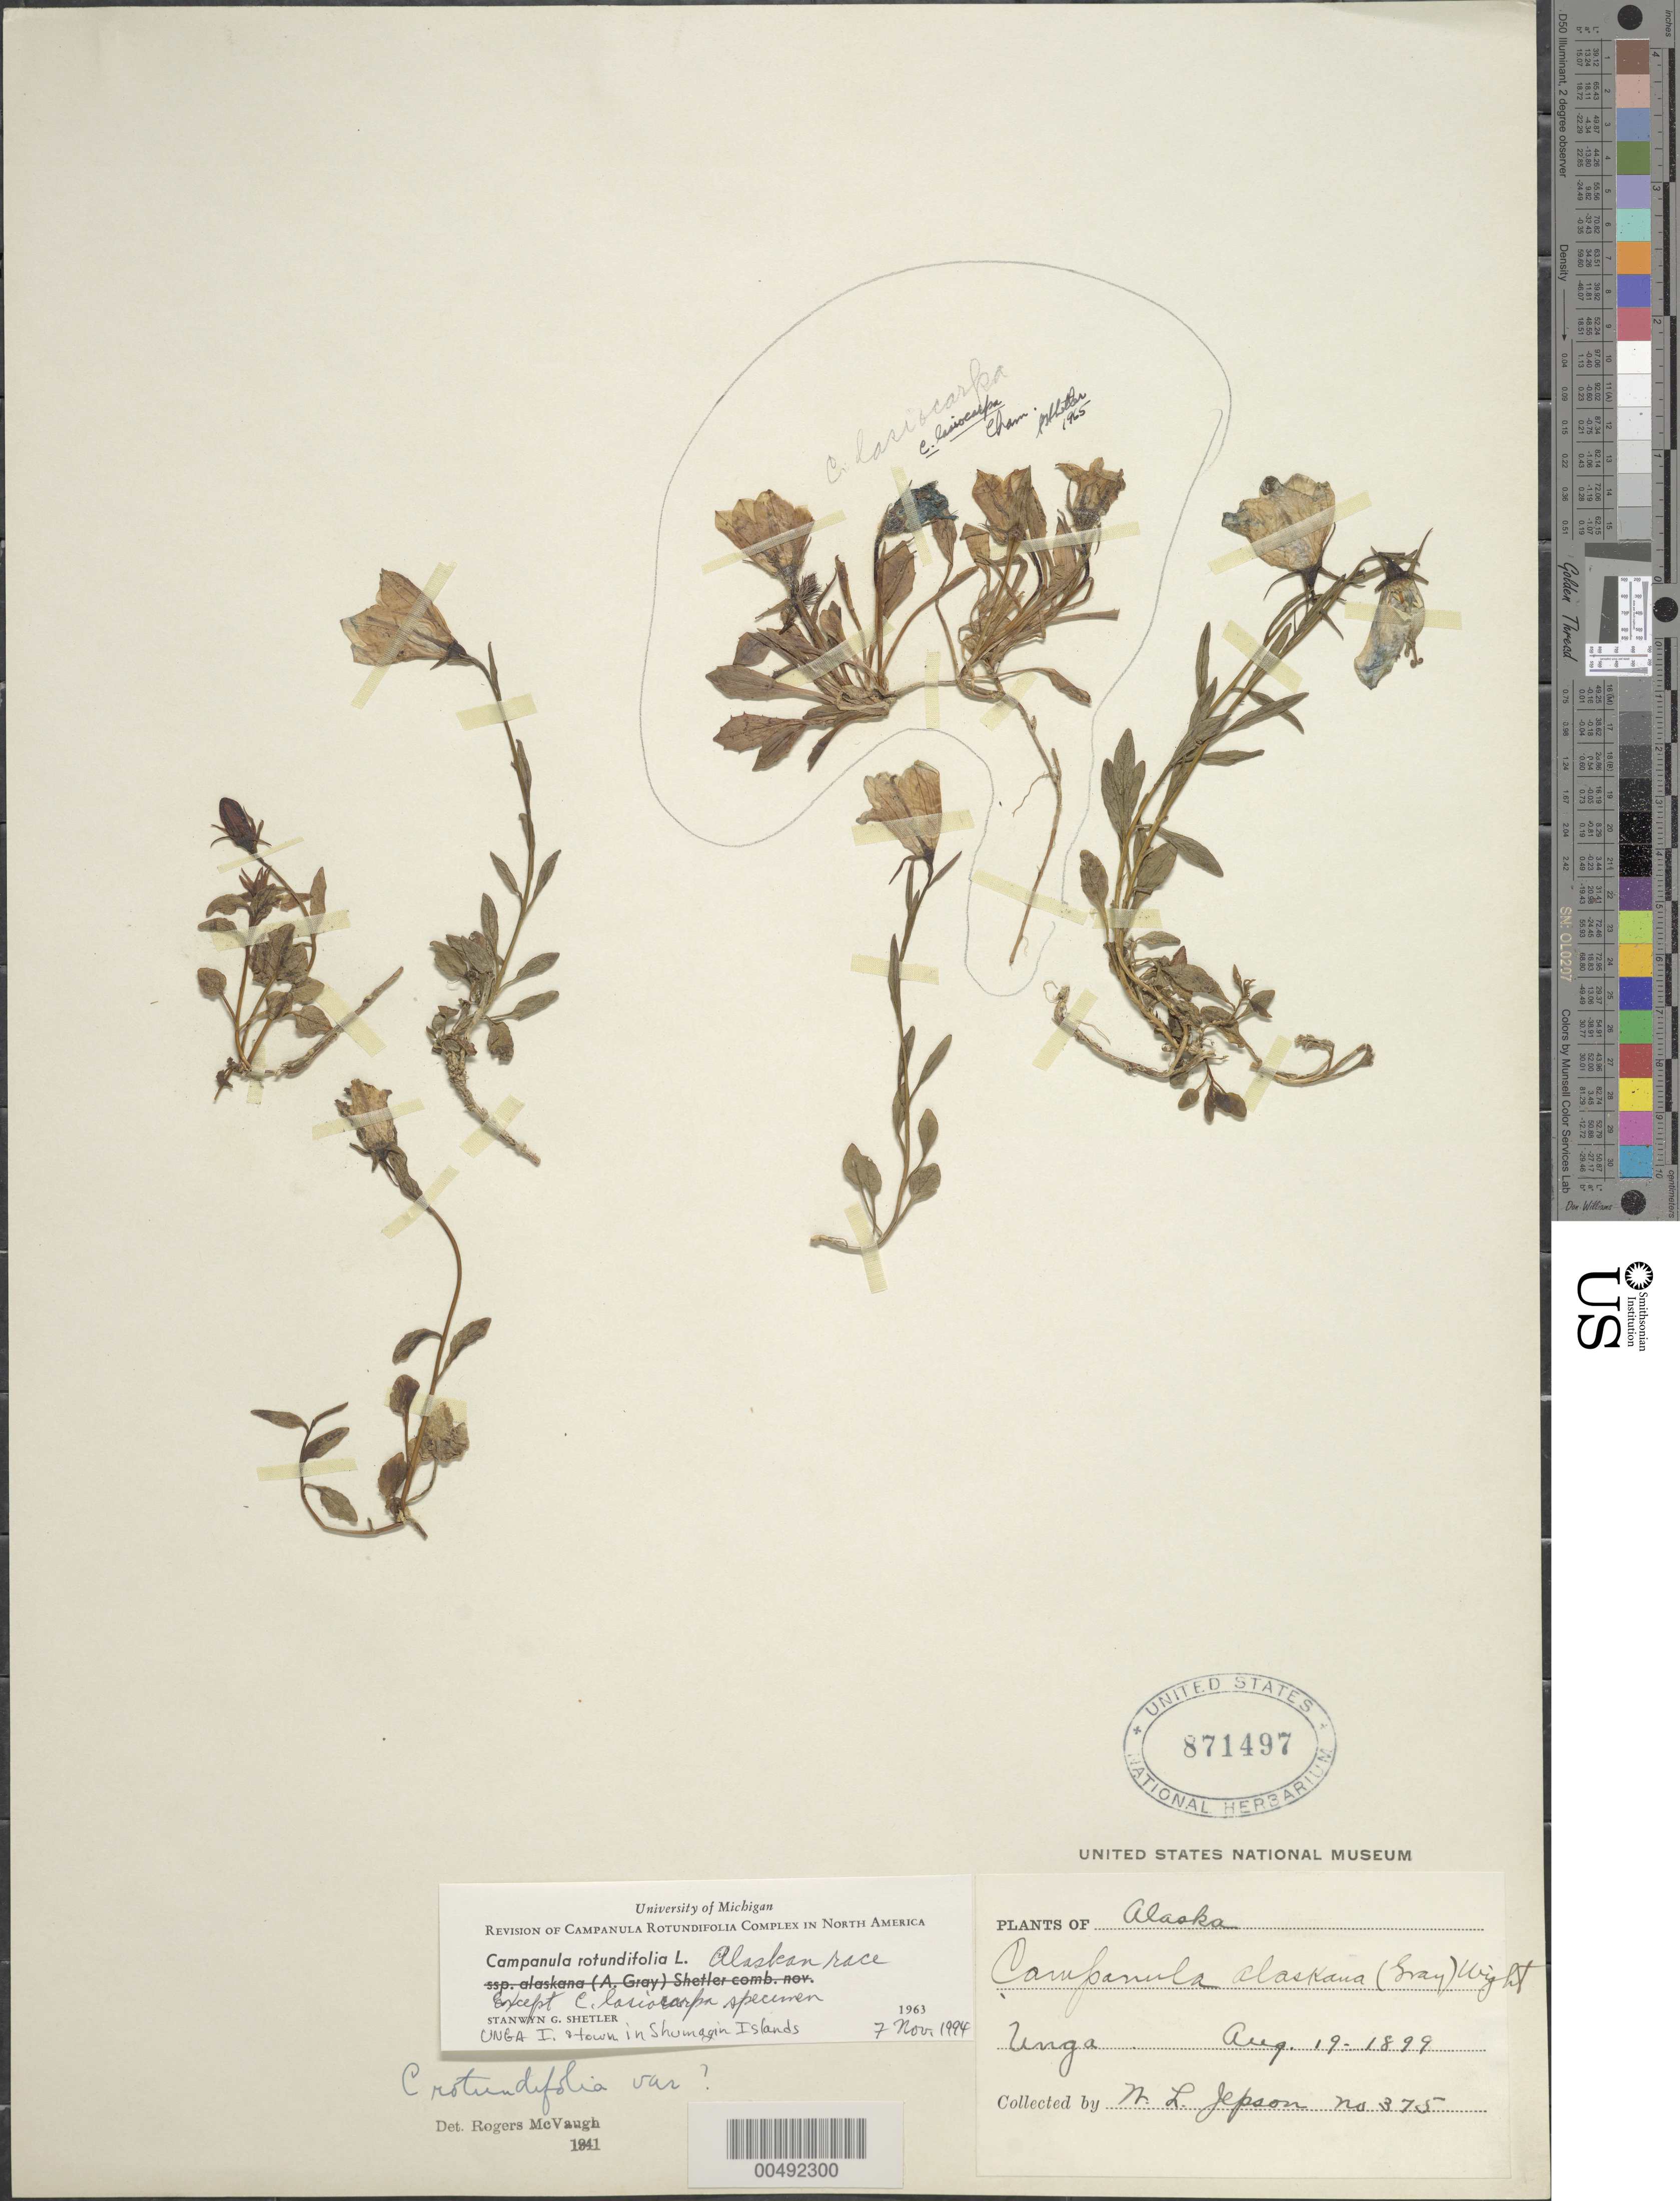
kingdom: Plantae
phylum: Tracheophyta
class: Magnoliopsida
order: Asterales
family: Campanulaceae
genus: Campanula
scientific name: Campanula rotundifolia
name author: L.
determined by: McVaugh, R.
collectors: W. L. Jepson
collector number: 375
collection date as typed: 19 Aug 1899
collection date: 1899-08-19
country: United States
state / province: Alaska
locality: Unga island and town in Shumagin Islands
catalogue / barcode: US 871497